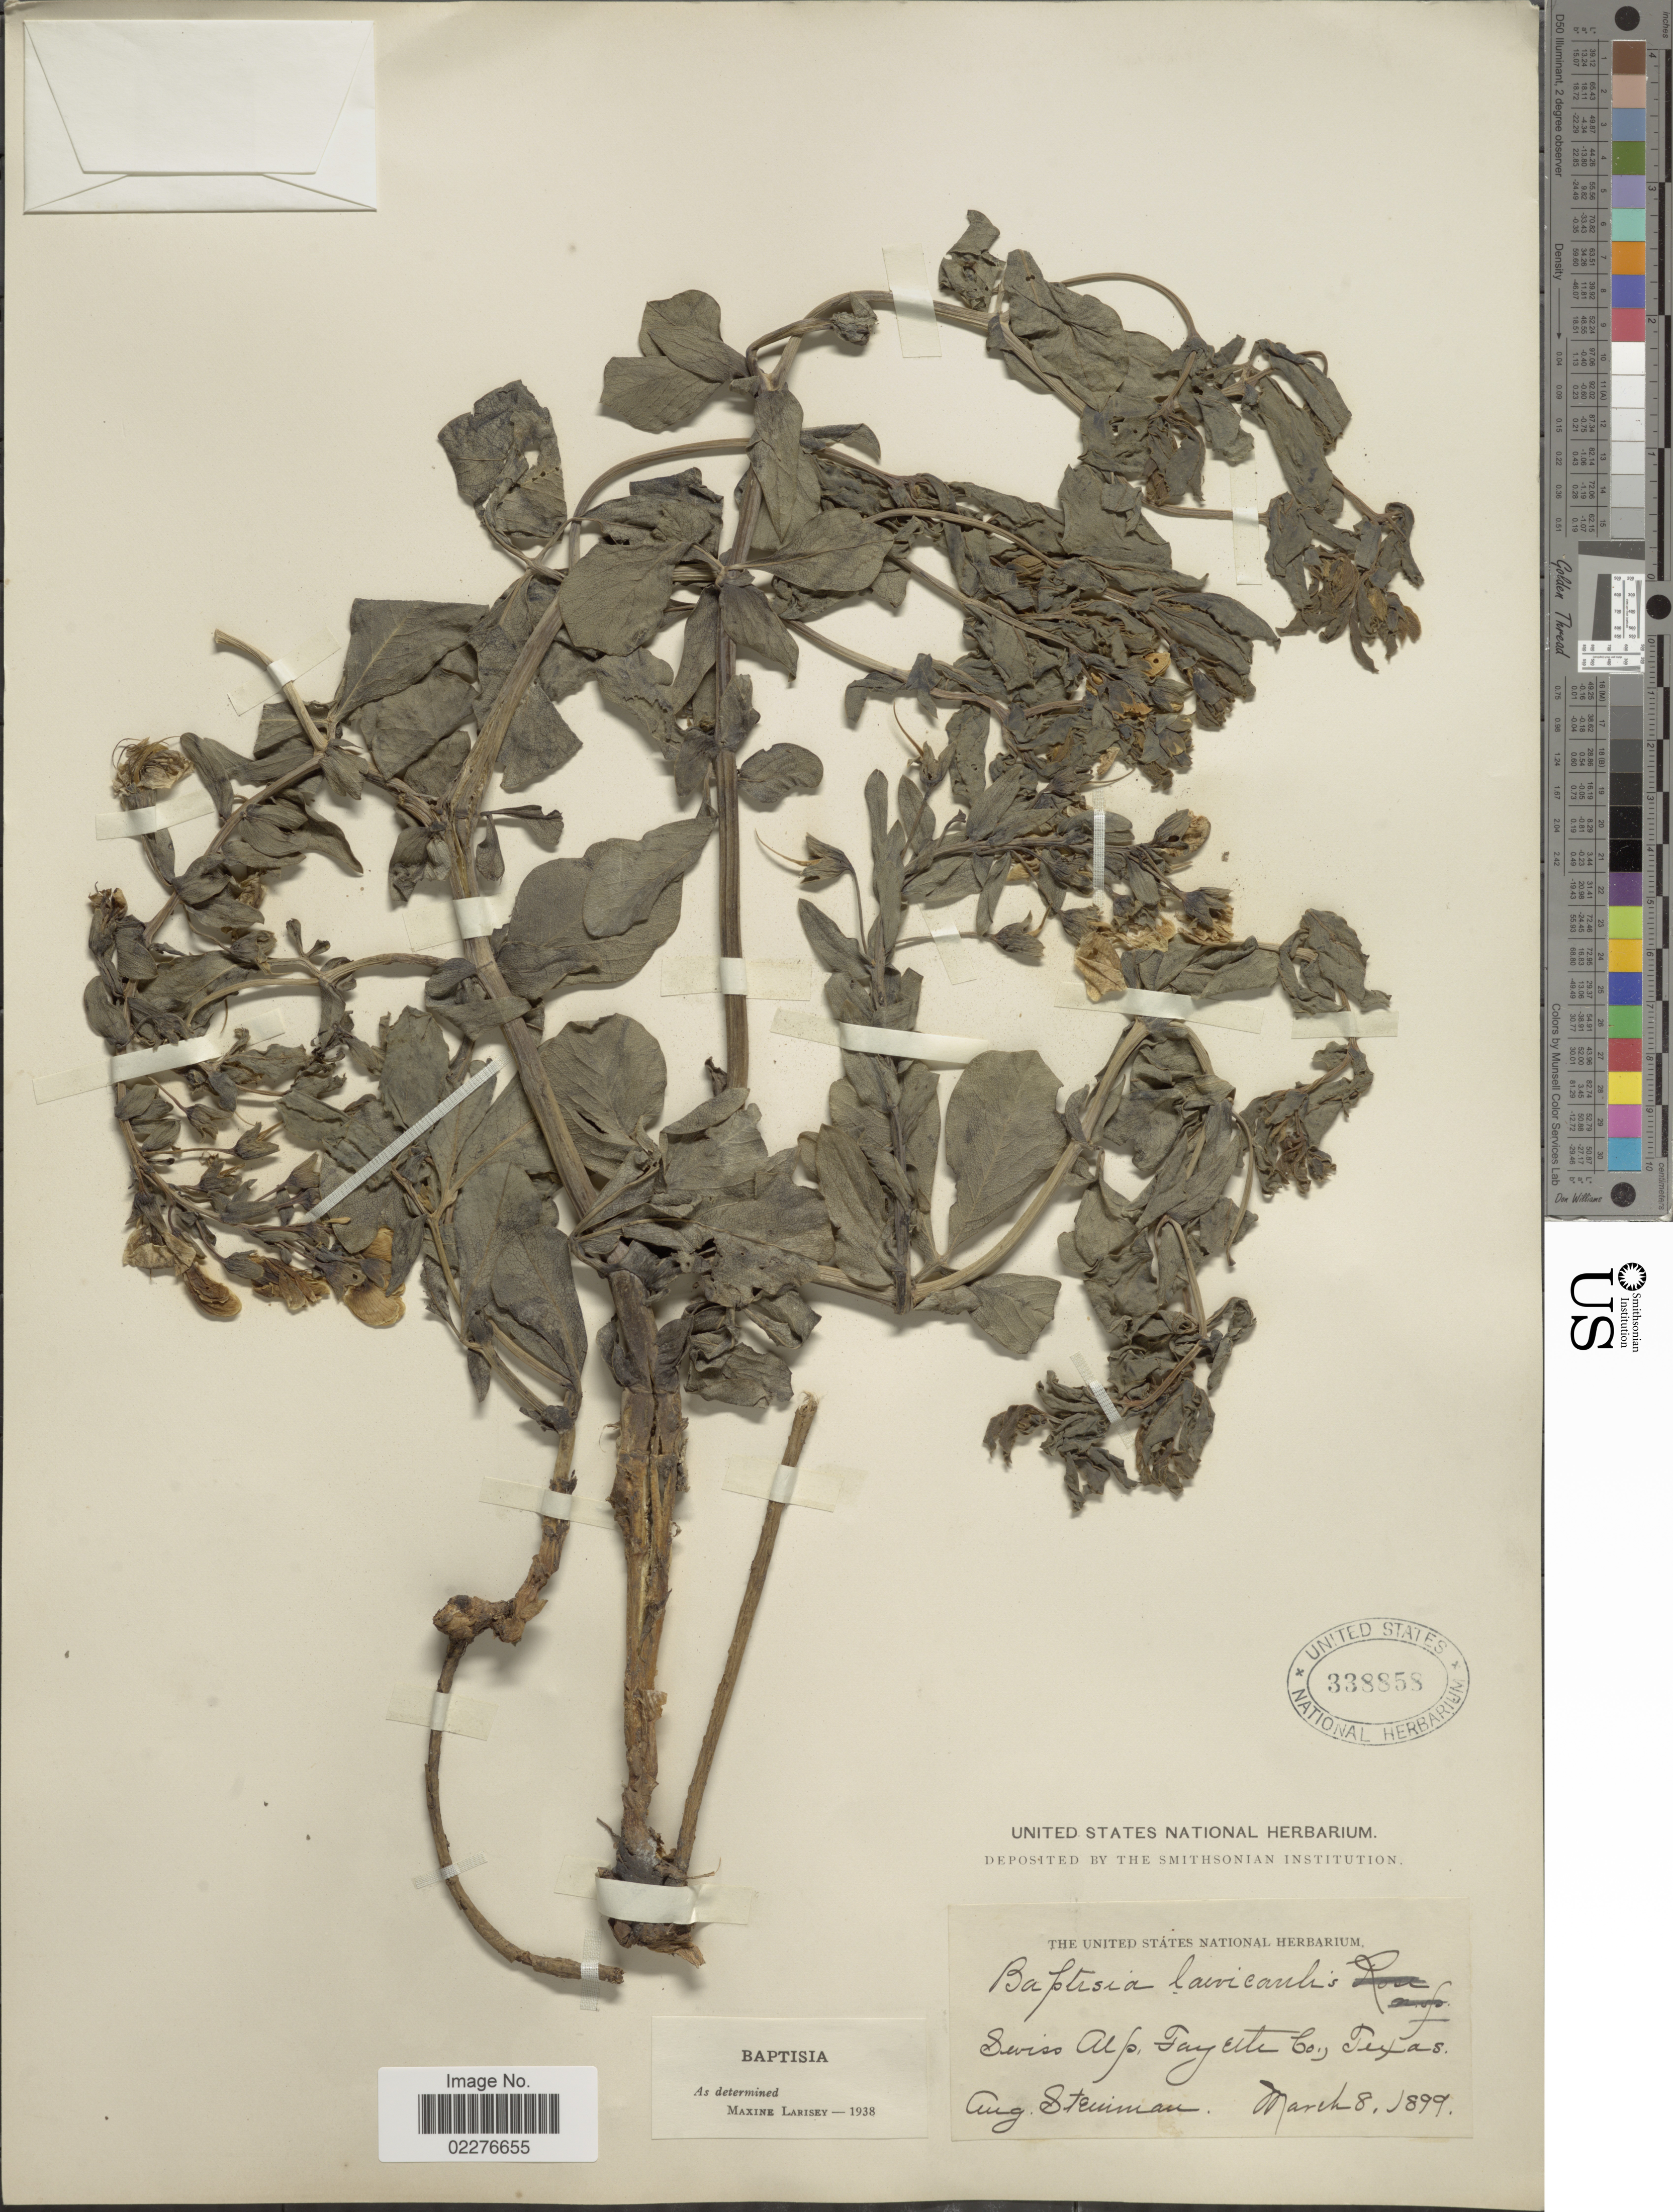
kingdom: Plantae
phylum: Tracheophyta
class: Magnoliopsida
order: Fabales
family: Fabaceae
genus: Baptisia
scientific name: Baptisia laevicaulis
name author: (Canby) Small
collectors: A. Steinman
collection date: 1899-03-08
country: United States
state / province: Texas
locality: Swiss Alp, Fayette Co.,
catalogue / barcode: US 338858